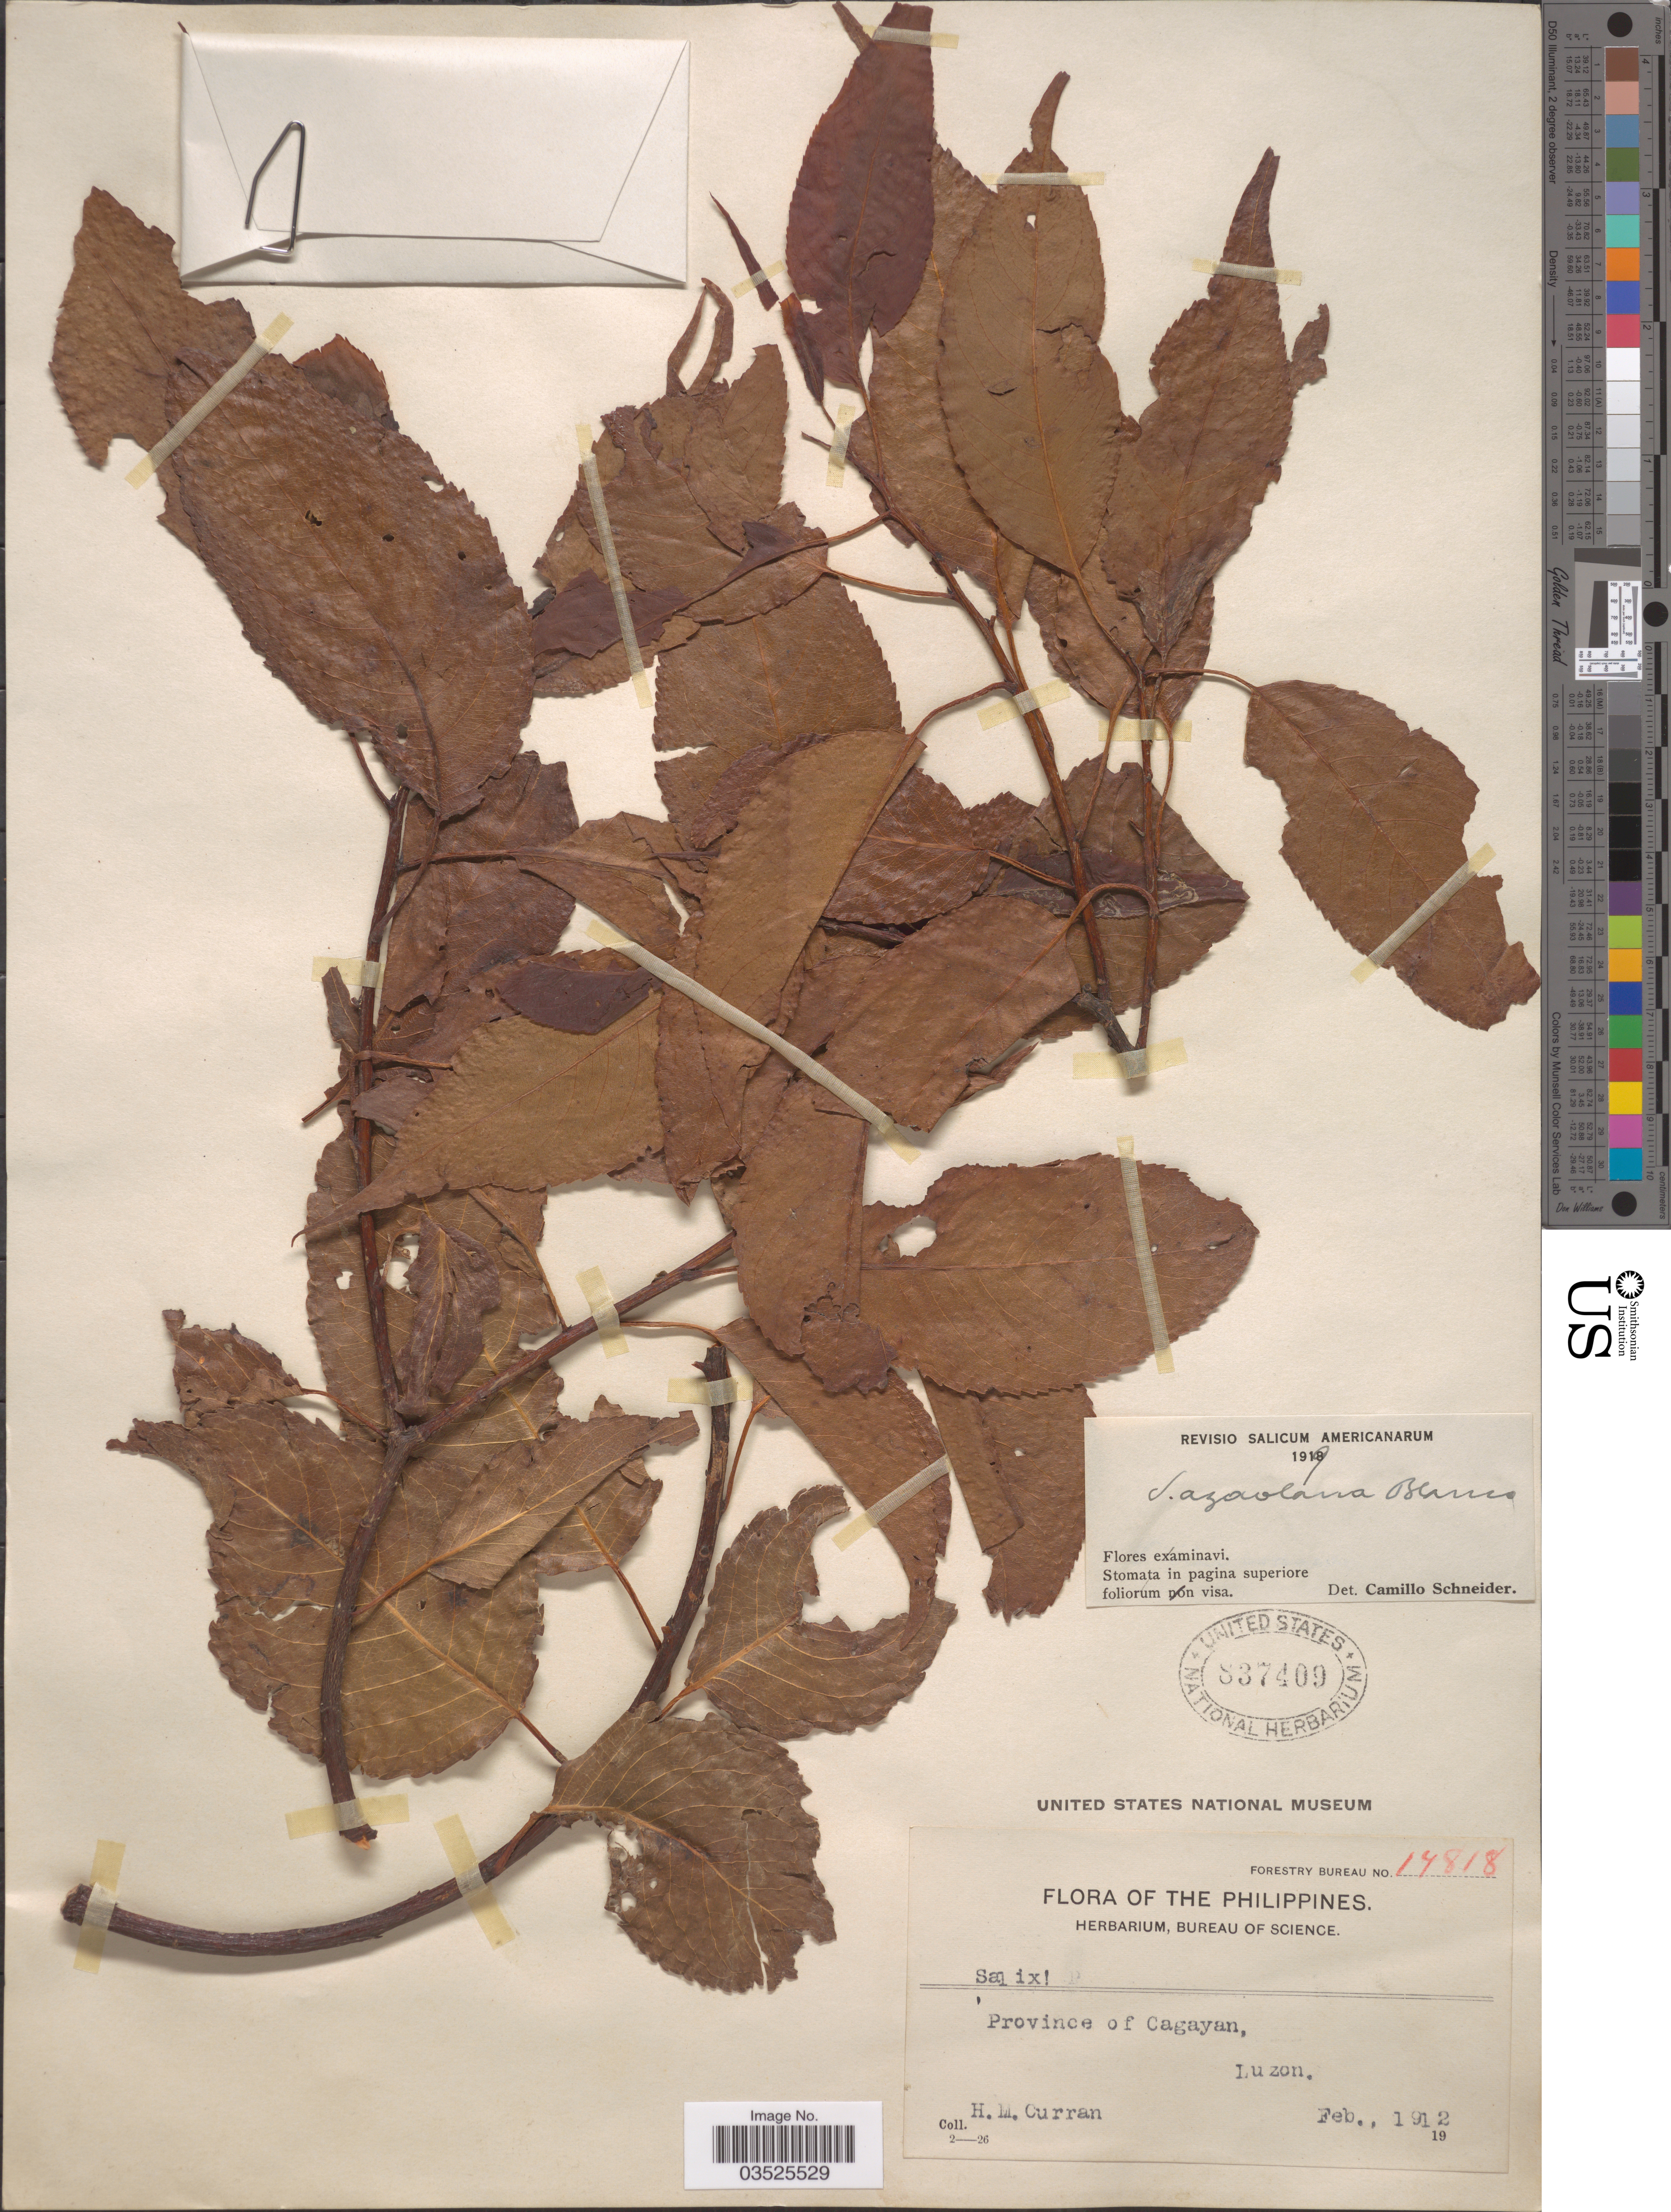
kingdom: Plantae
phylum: Tracheophyta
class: Magnoliopsida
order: Malpighiales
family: Salicaceae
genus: Salix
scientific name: Salix tetrasperma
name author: Roxb.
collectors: H. M. Curran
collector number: Forestry Bureau 14818*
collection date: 1912-02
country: Philippines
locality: Province of Cagayan, Luzon.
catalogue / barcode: US 837409